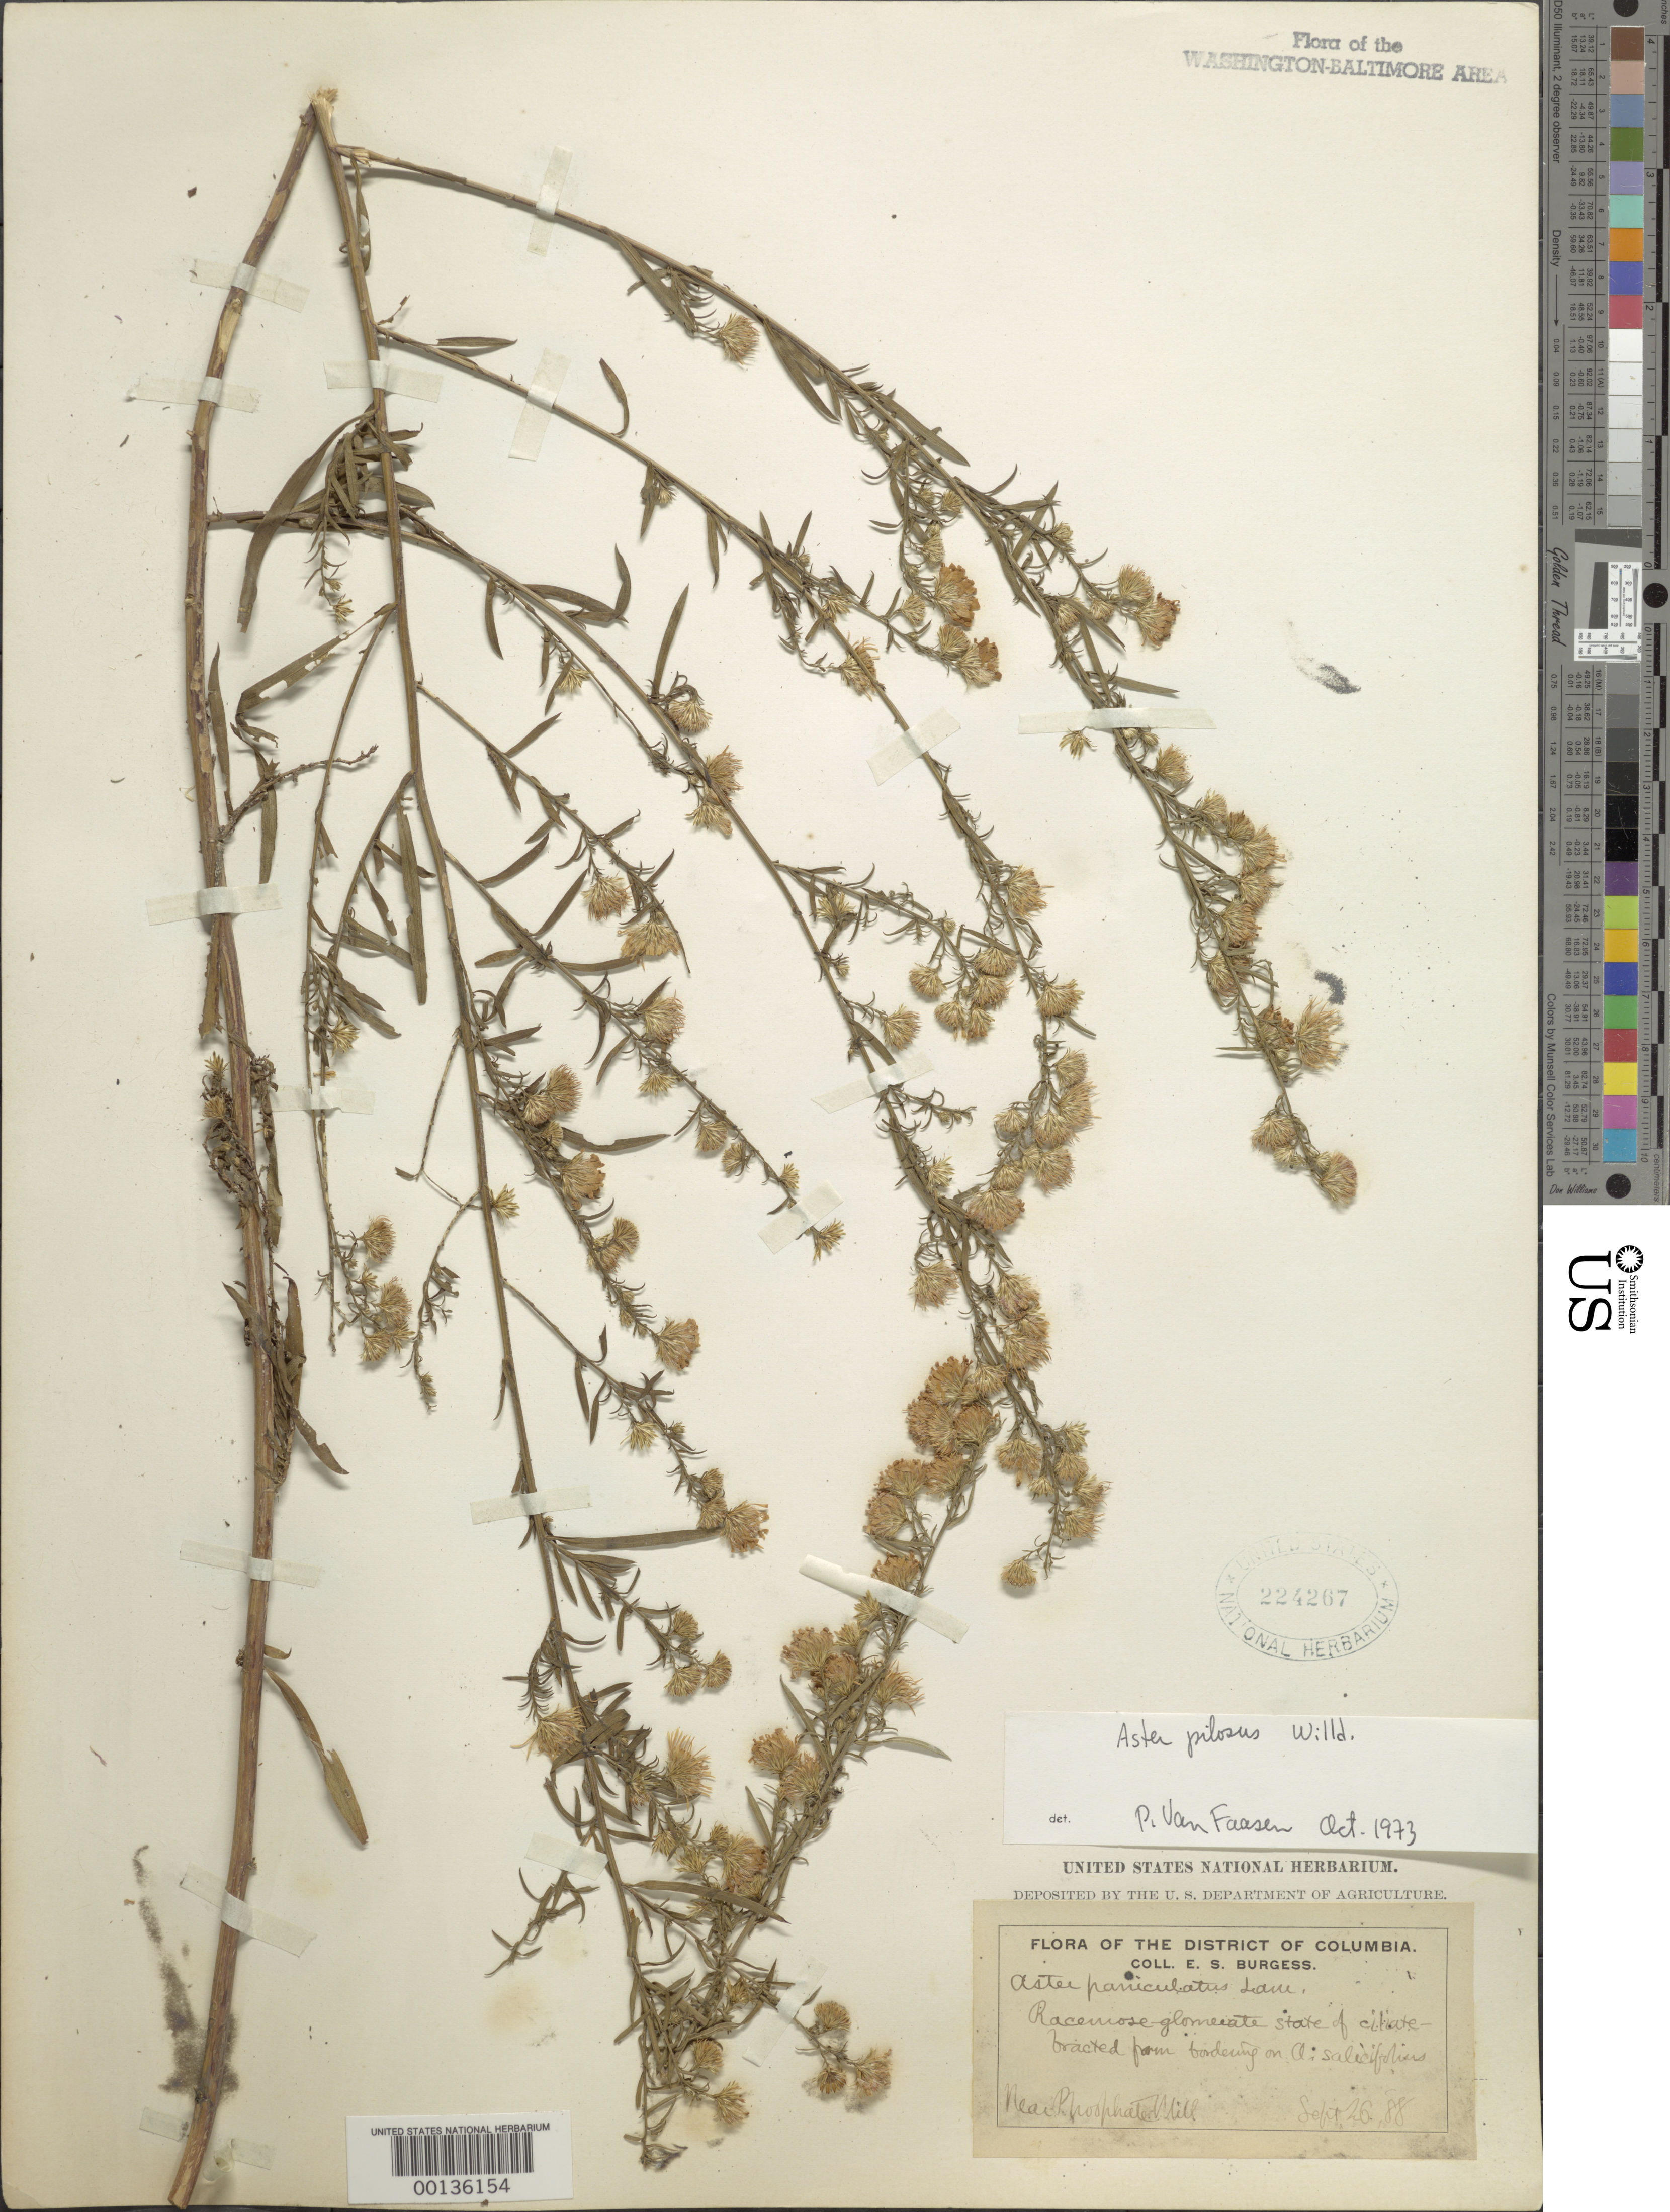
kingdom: Plantae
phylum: Tracheophyta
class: Magnoliopsida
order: Asterales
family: Asteraceae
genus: Symphyotrichum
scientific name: Symphyotrichum pilosum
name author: (Willd.) G.L. Nesom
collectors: E. Burgess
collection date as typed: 26 Sep 1888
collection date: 1888-09-26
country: United States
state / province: District of Columbia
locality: Near Phosphate Mill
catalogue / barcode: US 224267